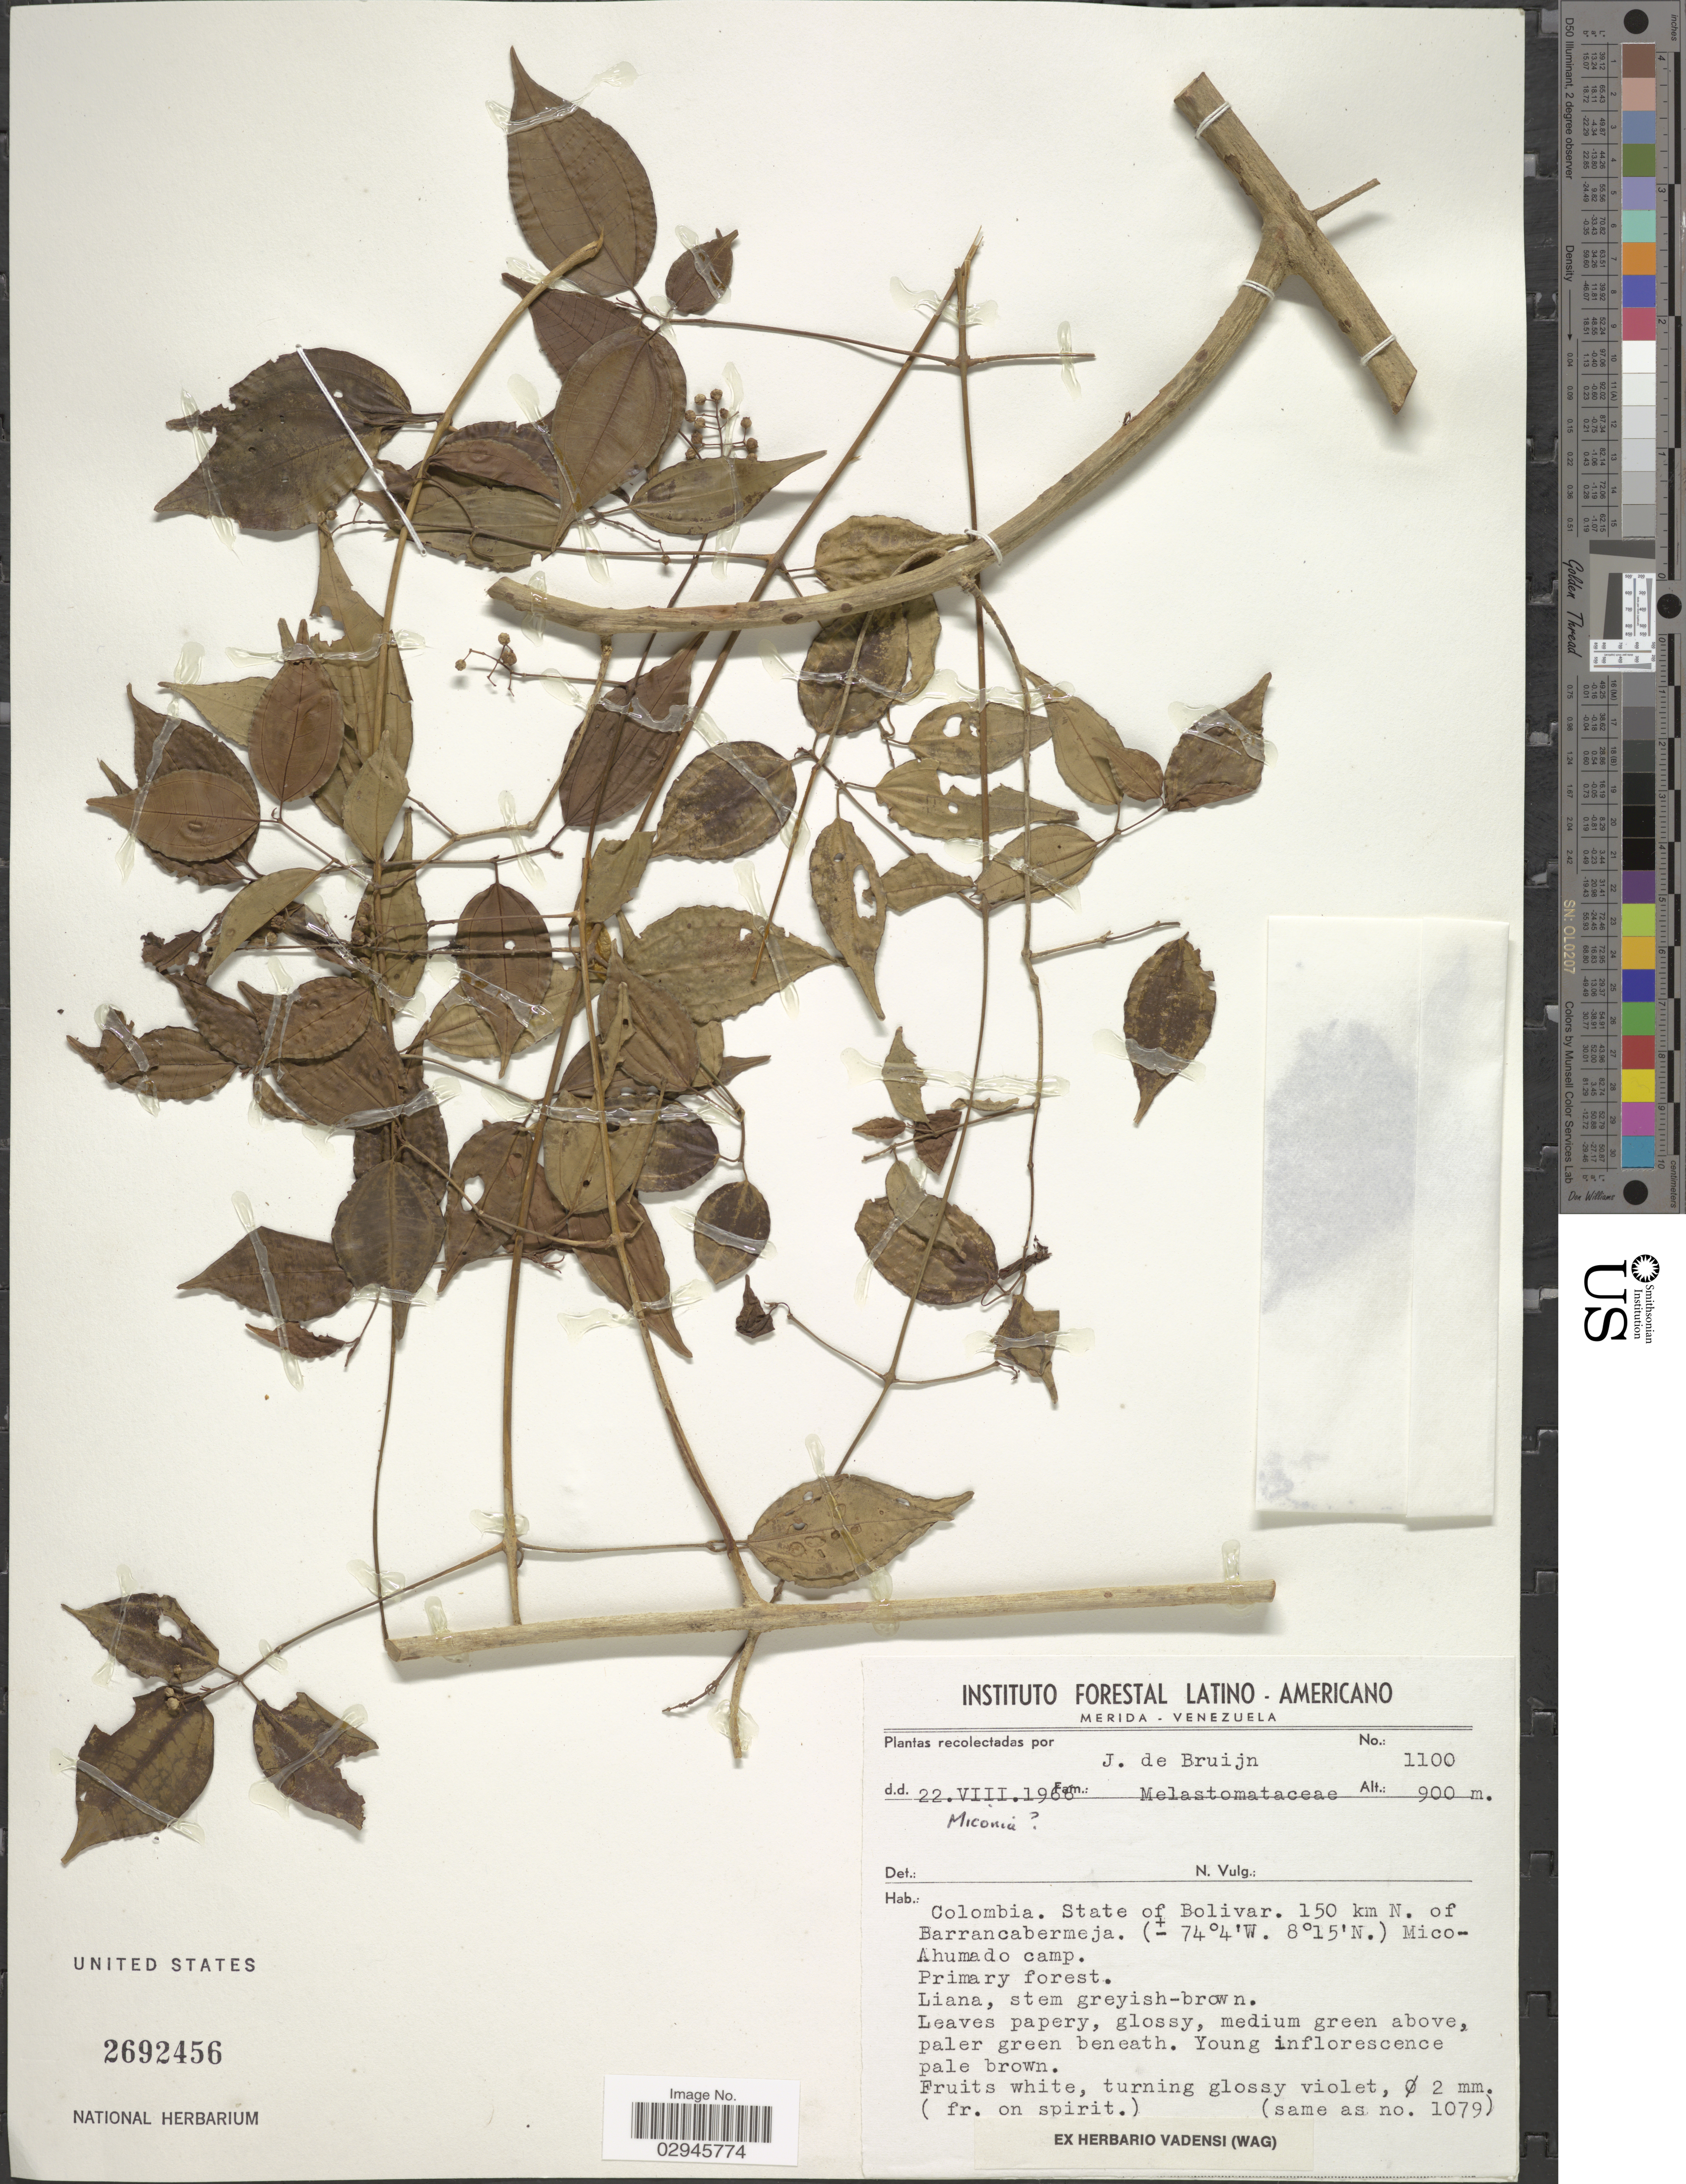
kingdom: Plantae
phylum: Tracheophyta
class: Magnoliopsida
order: Myrtales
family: Melastomataceae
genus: Miconia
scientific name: Miconia sp.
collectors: J. Bruijn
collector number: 1100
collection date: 1966-08-22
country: Colombia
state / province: Bolívar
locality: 150 km N. of Barrancabermeja. Mico-Ahumado camp.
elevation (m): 900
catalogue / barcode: US 2692456